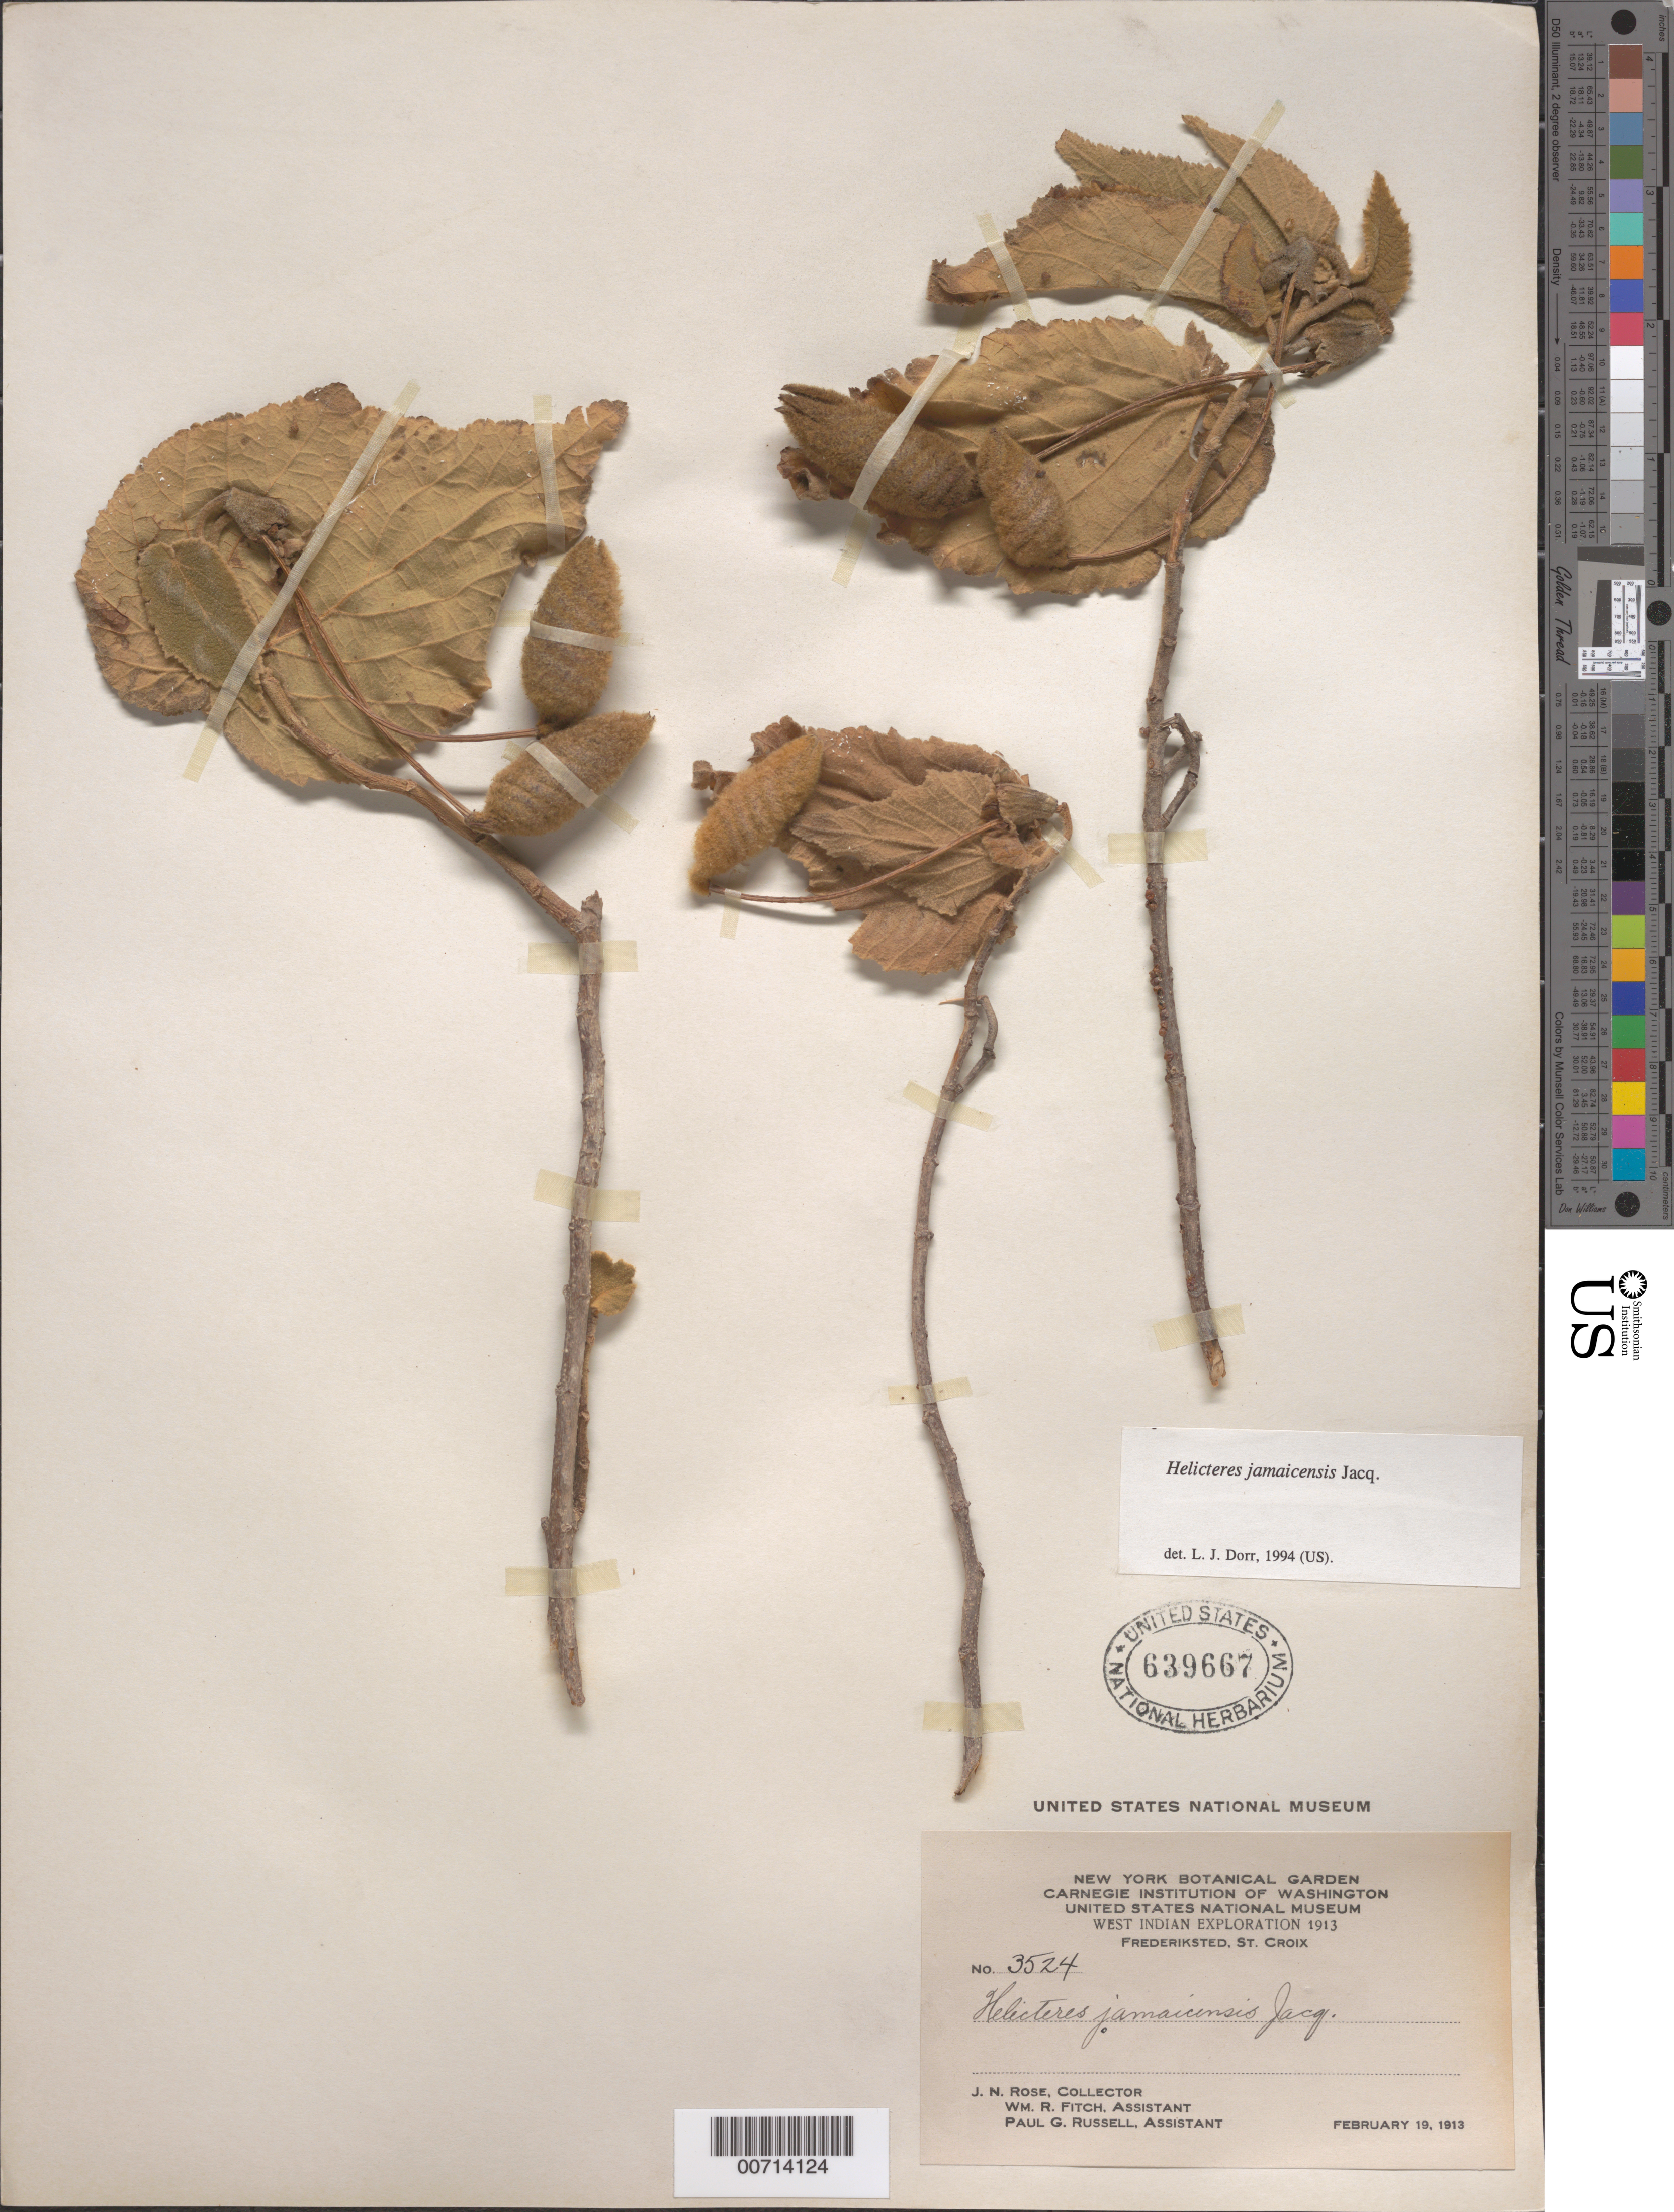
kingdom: Plantae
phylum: Tracheophyta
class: Magnoliopsida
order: Malvales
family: Malvaceae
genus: Helicteres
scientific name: Helicteres jamaicensis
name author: Jacq.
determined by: Dorr, L. J., (BOT), Smithsonian Institution - National Museum of Natural History (UNITED STATES)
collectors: J. N. Rose, W. R. Fitch & P. G. Russell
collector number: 3524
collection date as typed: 19 Feb 1913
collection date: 1913-02-19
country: U.S. Virgin Islands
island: St. Croix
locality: Frederiksted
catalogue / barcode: US 639667